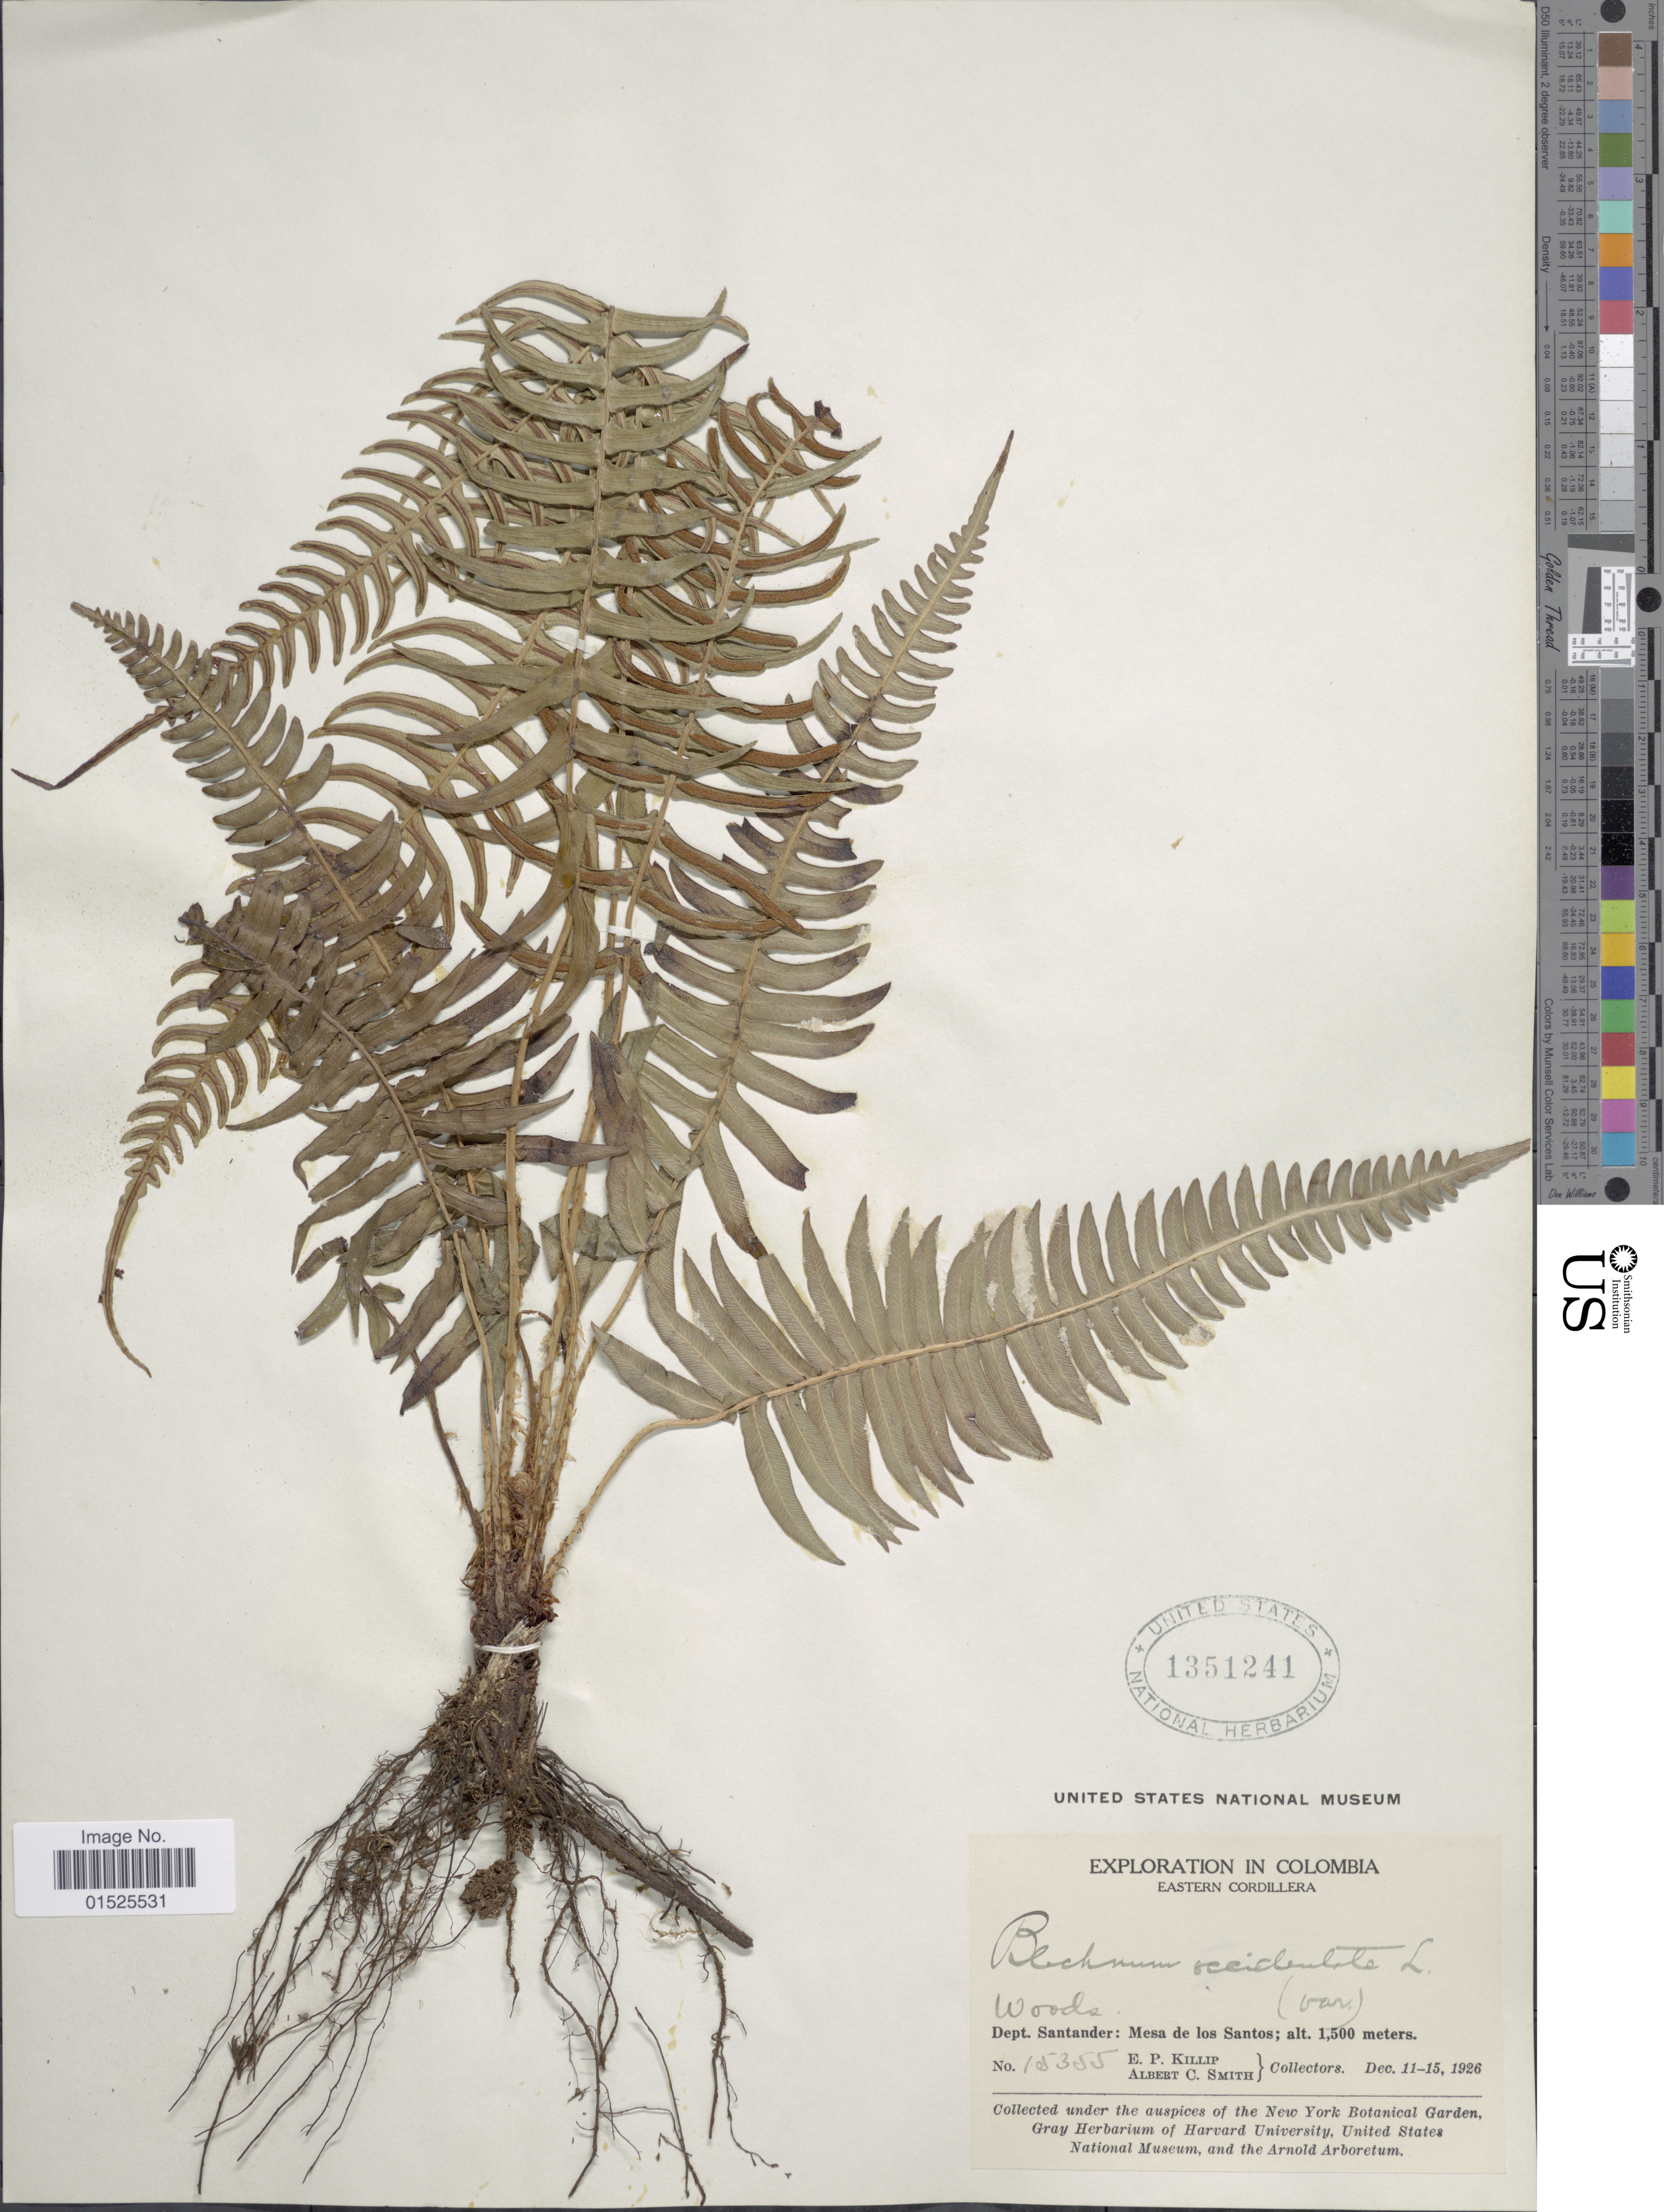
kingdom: Plantae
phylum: Tracheophyta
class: Polypodiopsida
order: Polypodiales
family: Blechnaceae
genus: Blechnum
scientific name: Blechnum camplyotis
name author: (Kunze) J. Sm.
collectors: E. P. Killip & A. C. Smith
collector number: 15355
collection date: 1926-12-11/1926-12-15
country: Colombia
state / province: Santander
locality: Eastern Cordillera. Mesa de los Santos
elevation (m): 1500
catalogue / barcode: US 1351241